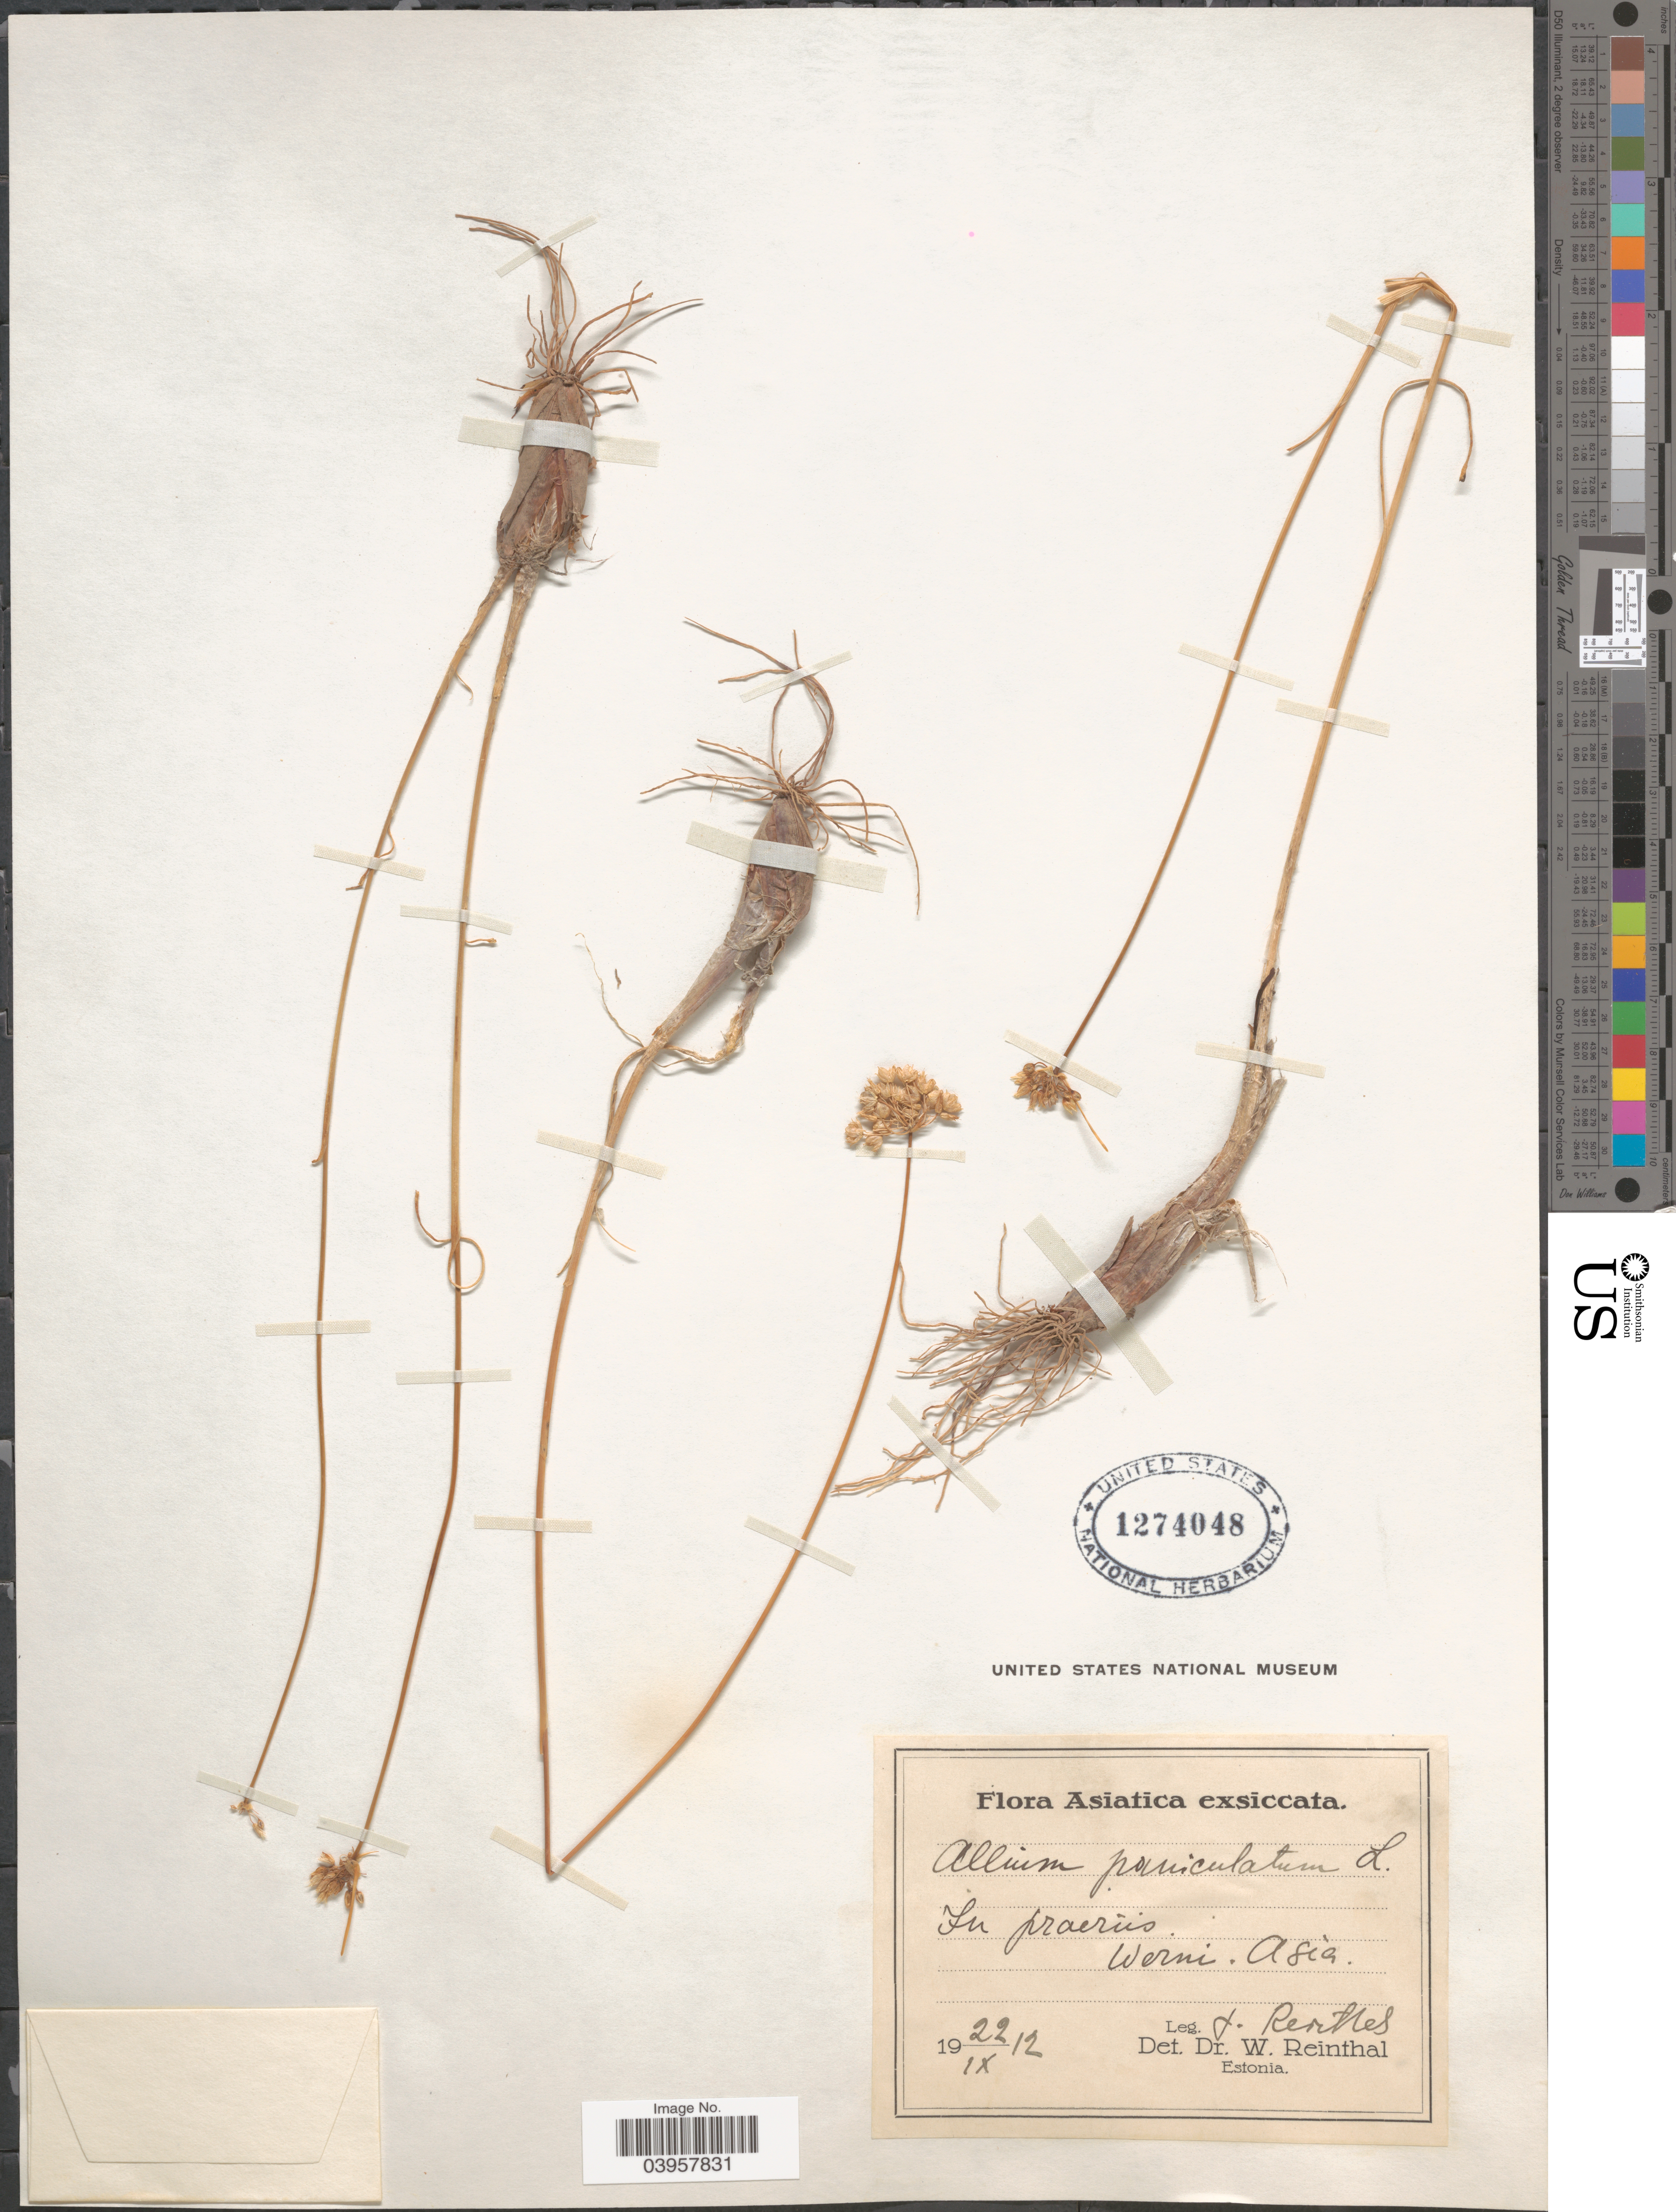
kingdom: Plantae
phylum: Tracheophyta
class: Liliopsida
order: Asparagales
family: Amaryllidaceae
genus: Allium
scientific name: Allium paniculatum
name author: L.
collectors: J. Reinthal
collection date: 1912-09-22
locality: Asiatica. Werni. Asia.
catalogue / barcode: US 1274048